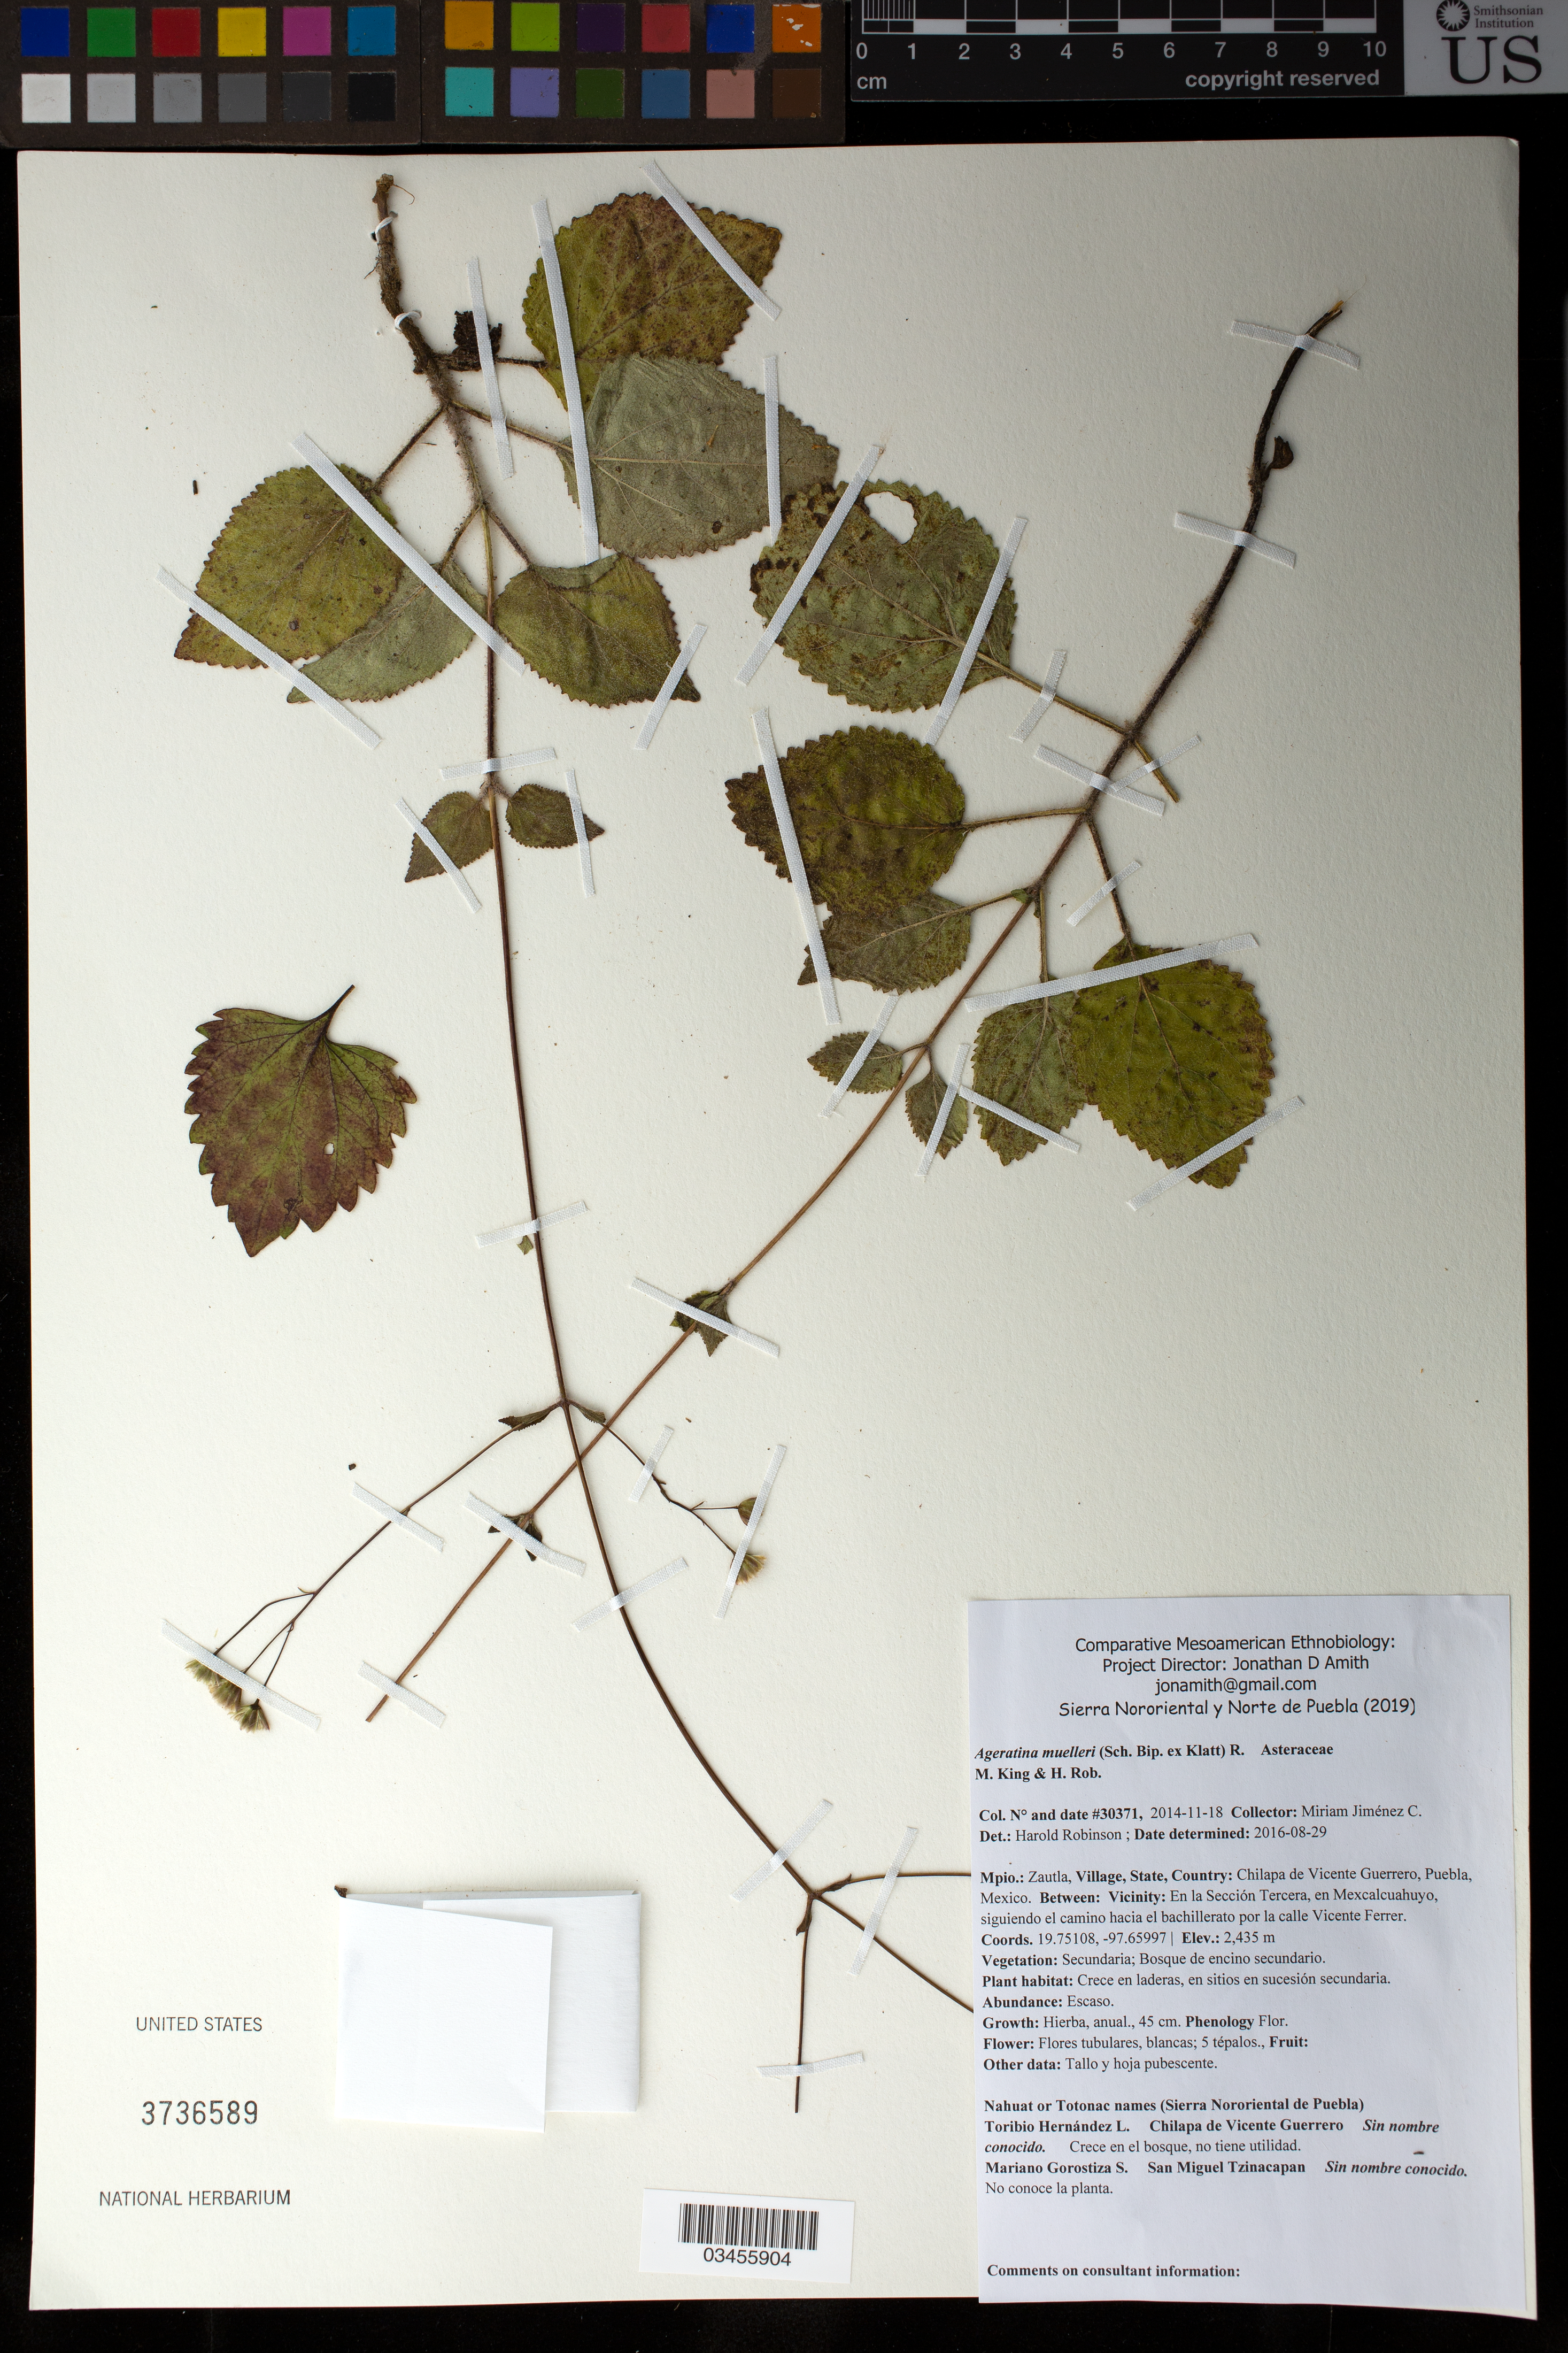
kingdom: Plantae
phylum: Tracheophyta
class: Magnoliopsida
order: Asterales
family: Asteraceae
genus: Ageratina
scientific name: Ageratina muelleri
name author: (Sch. Bip. ex Klatt) R.M. King & H. Rob.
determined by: Robinson, Harold E., (US)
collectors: M. Jiménez Chimil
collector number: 30371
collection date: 2014-11-18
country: México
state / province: Puebla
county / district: Zautla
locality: PUEBLO: Chilapa de Vicente Guerrero; LOCALIDAD EXACTA: En la Sección Tercera, en Mexcalcuahuyo, siguiendo el camino hacia el bachillerato por la calle Vicente Ferrer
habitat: Bosque de encino secundario; en laderas, en sitios en sucesión secundaria.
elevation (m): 2435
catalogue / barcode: US 3736589